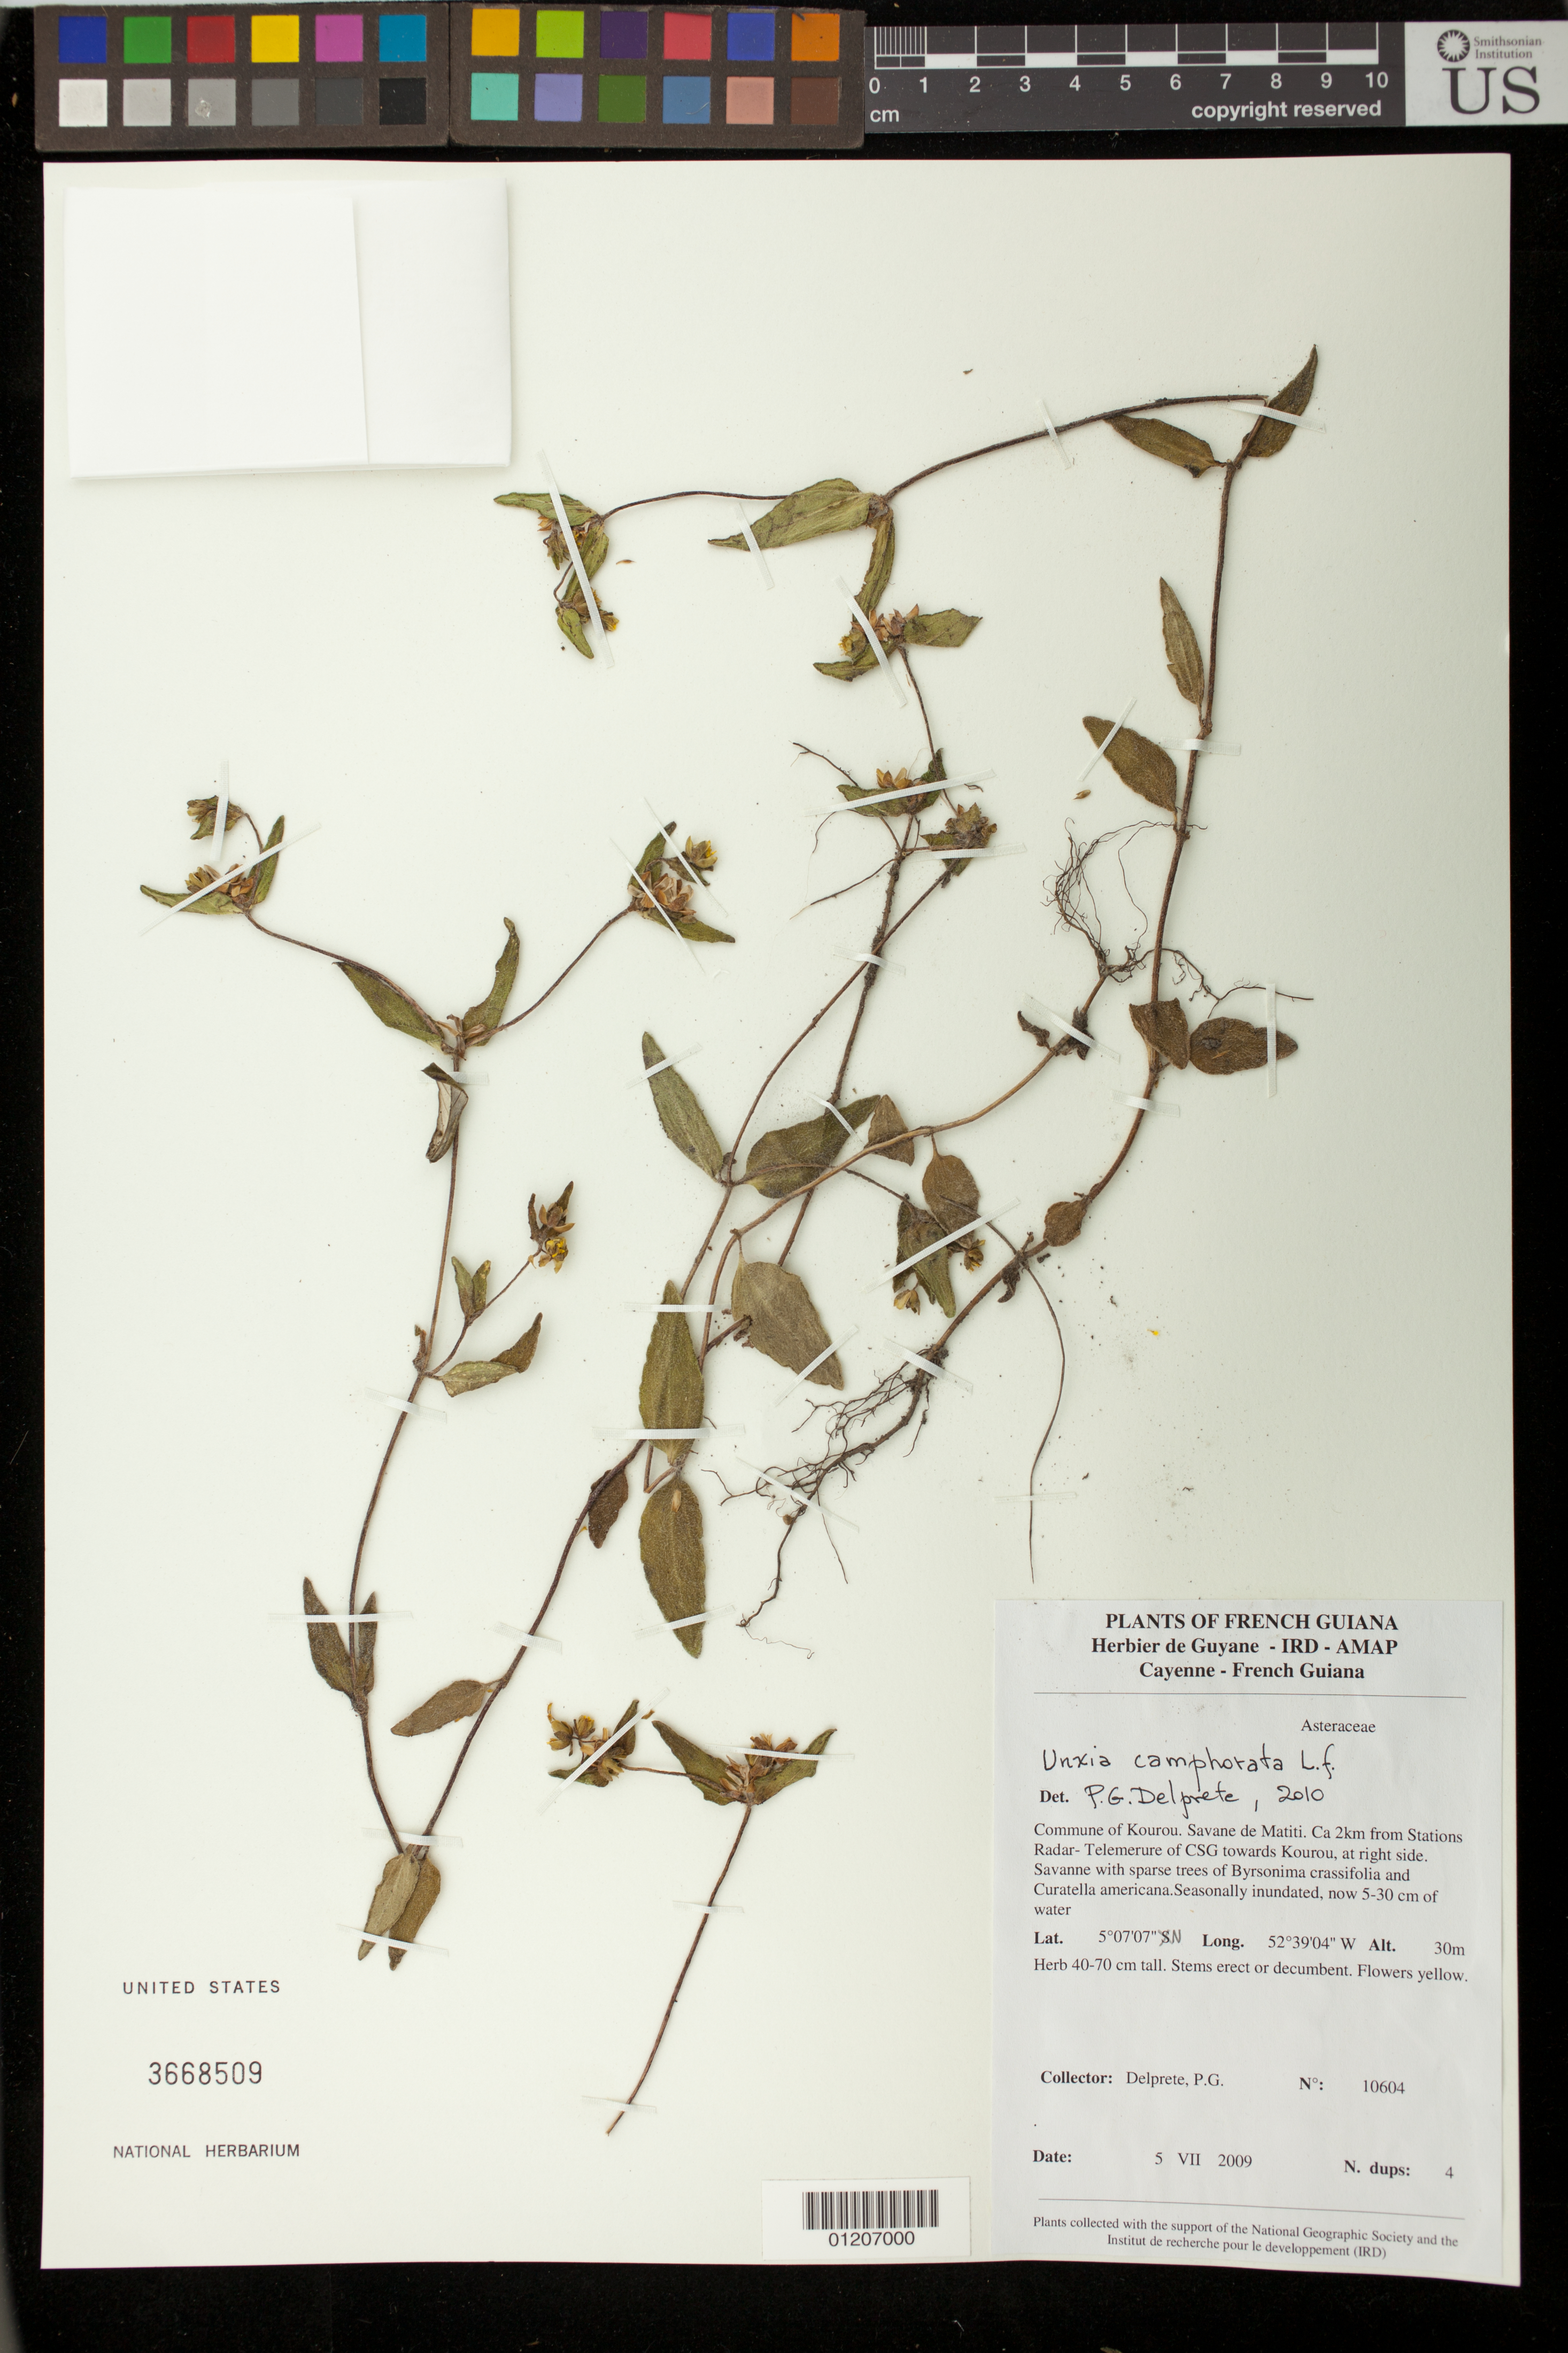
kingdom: Plantae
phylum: Tracheophyta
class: Magnoliopsida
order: Asterales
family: Asteraceae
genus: Unxia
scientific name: Unxia camphorata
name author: L. f.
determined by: Delprete, P. G., Herb. de Guyane Cay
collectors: P. G. Delprete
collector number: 10604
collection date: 2009-07-05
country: French Guiana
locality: Commune of Kourou. Savane de Matiti. Ca 2km from Stations Radar-Telemerure of CSG towards Kourou, at right side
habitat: Savane with sparse trees of Byrsonima crassifolia and Curatella americana. Seasonally inundated, now 5-30 cm of water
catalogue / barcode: US 3668509